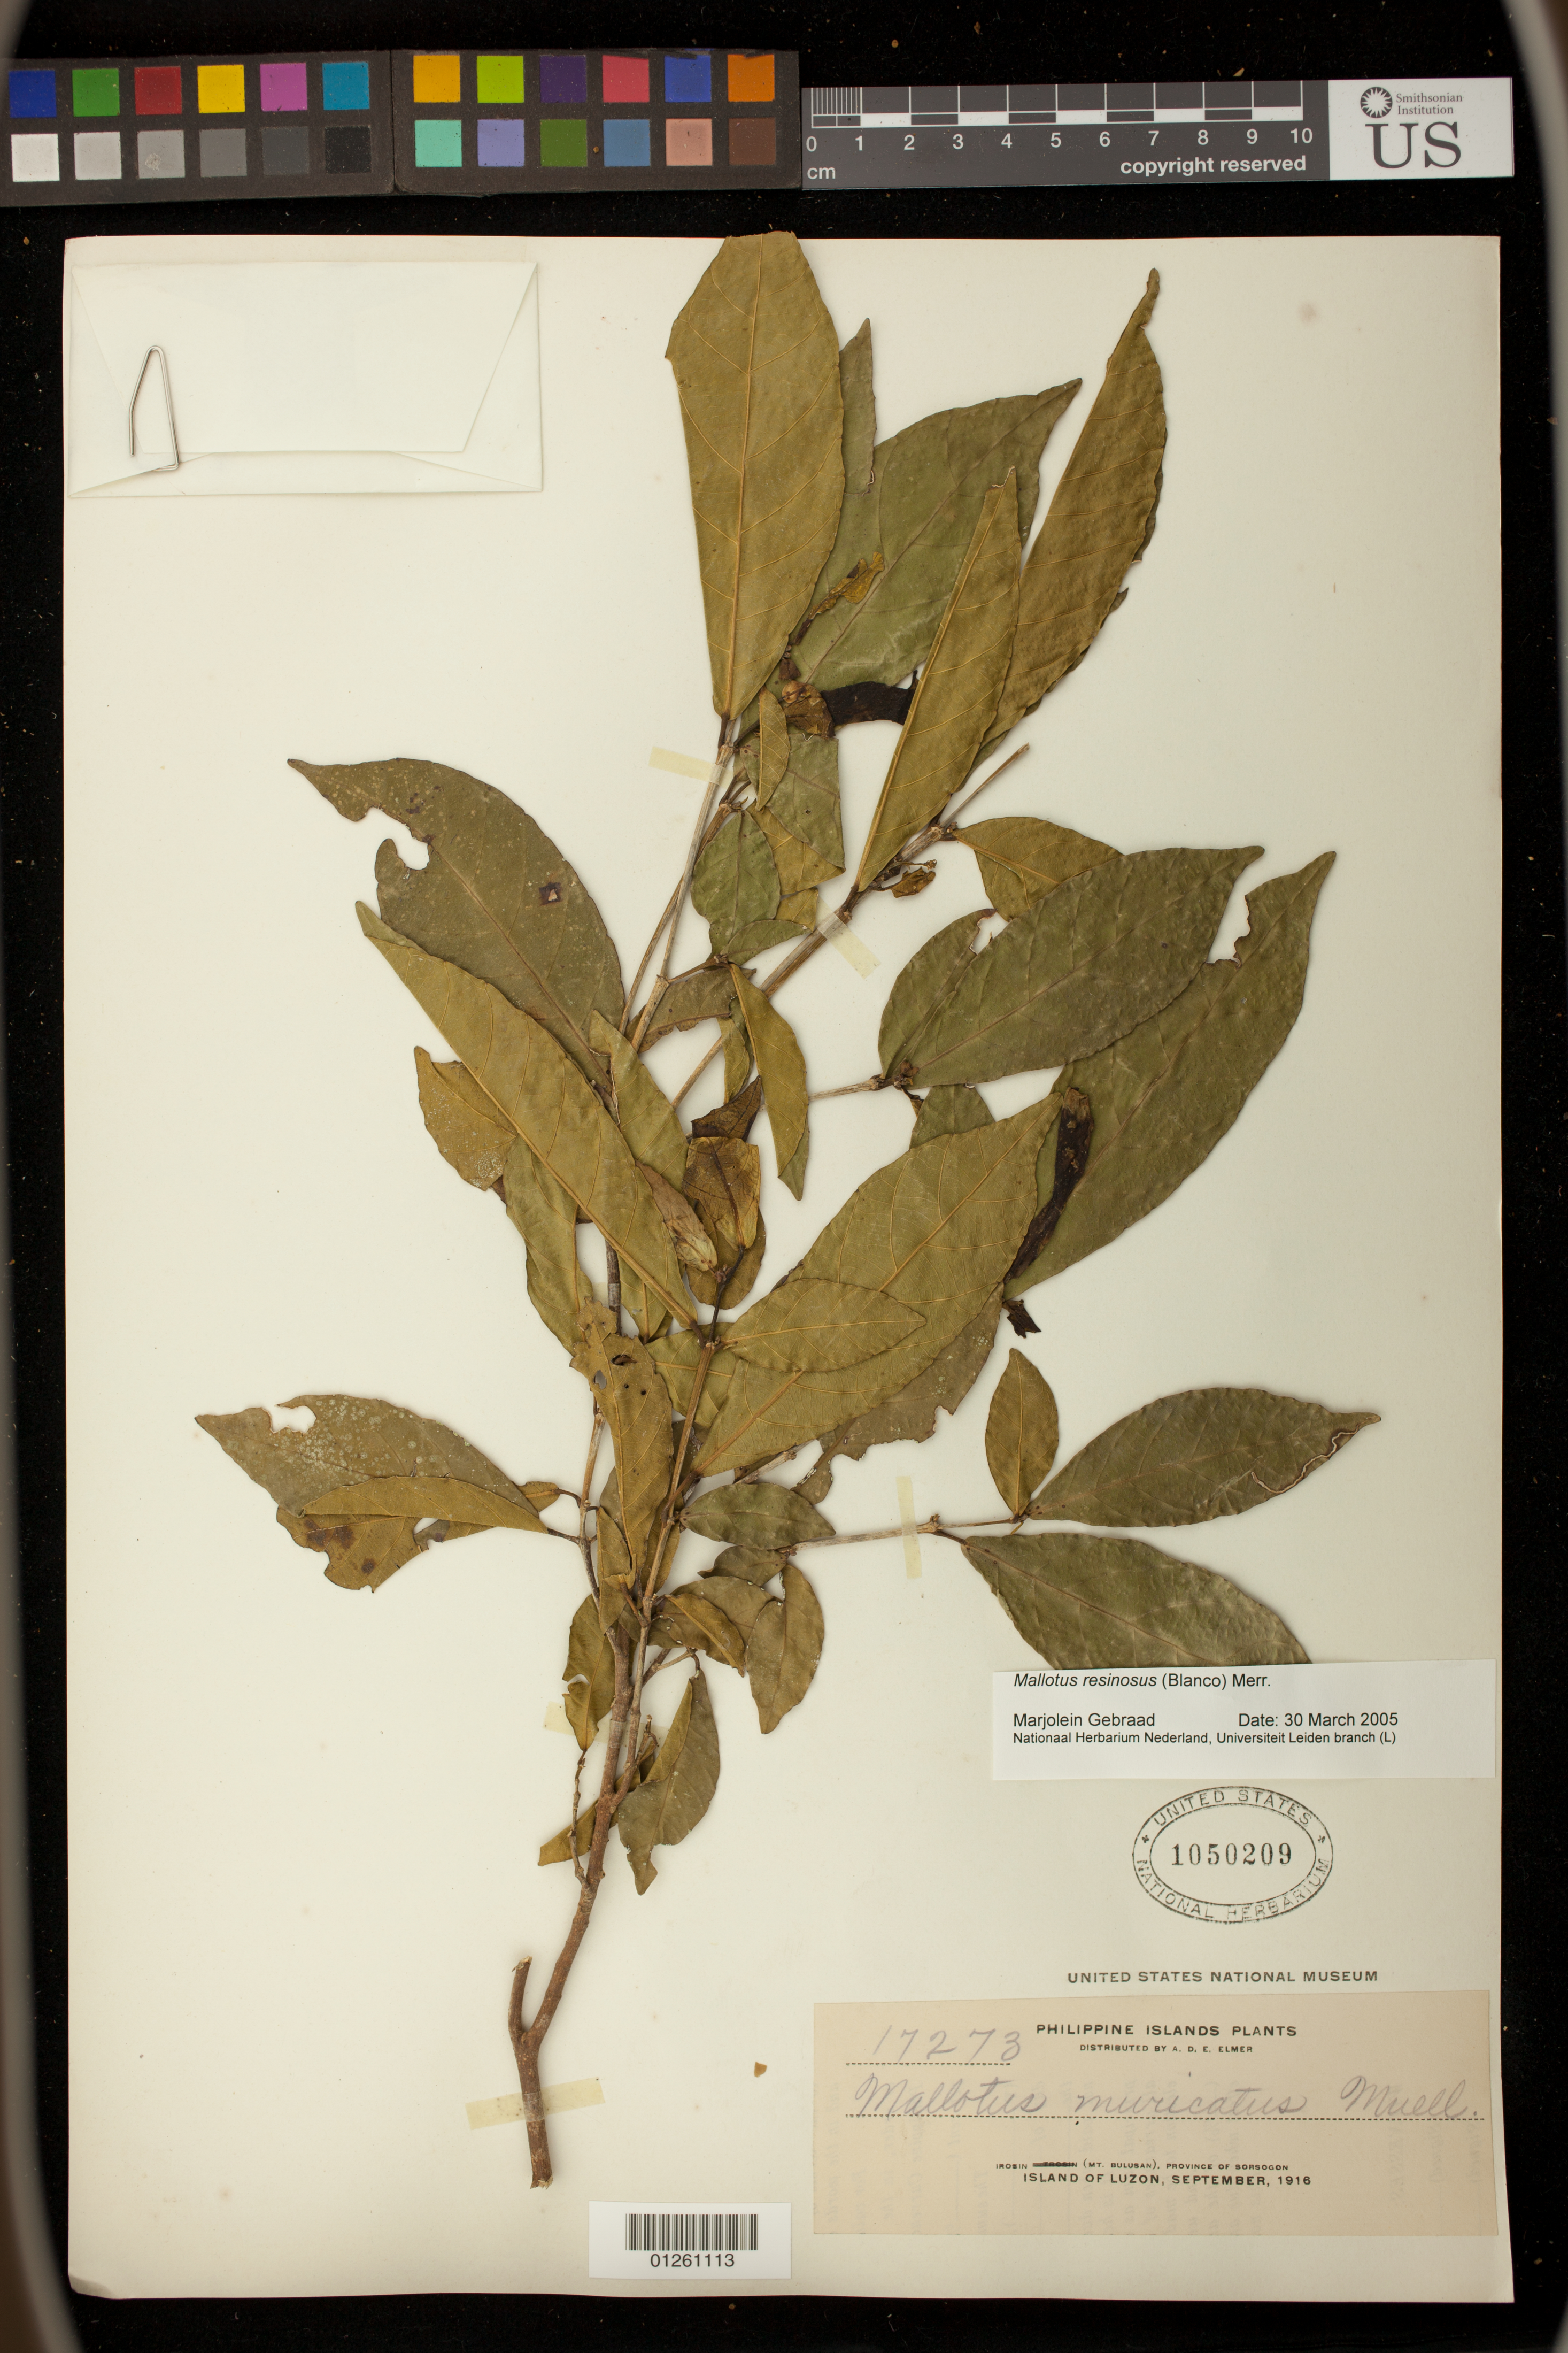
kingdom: Plantae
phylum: Tracheophyta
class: Magnoliopsida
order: Malpighiales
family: Euphorbiaceae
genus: Mallotus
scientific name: Mallotus resinosus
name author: (Blanco) Merr.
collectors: A. D. E. Elmer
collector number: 17273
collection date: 1916-09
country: Philippines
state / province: Bicol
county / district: Sorsogon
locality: Irosin (Mt. Bulusan), Province of Sorsogon, Island of Luzon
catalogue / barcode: US 1050209